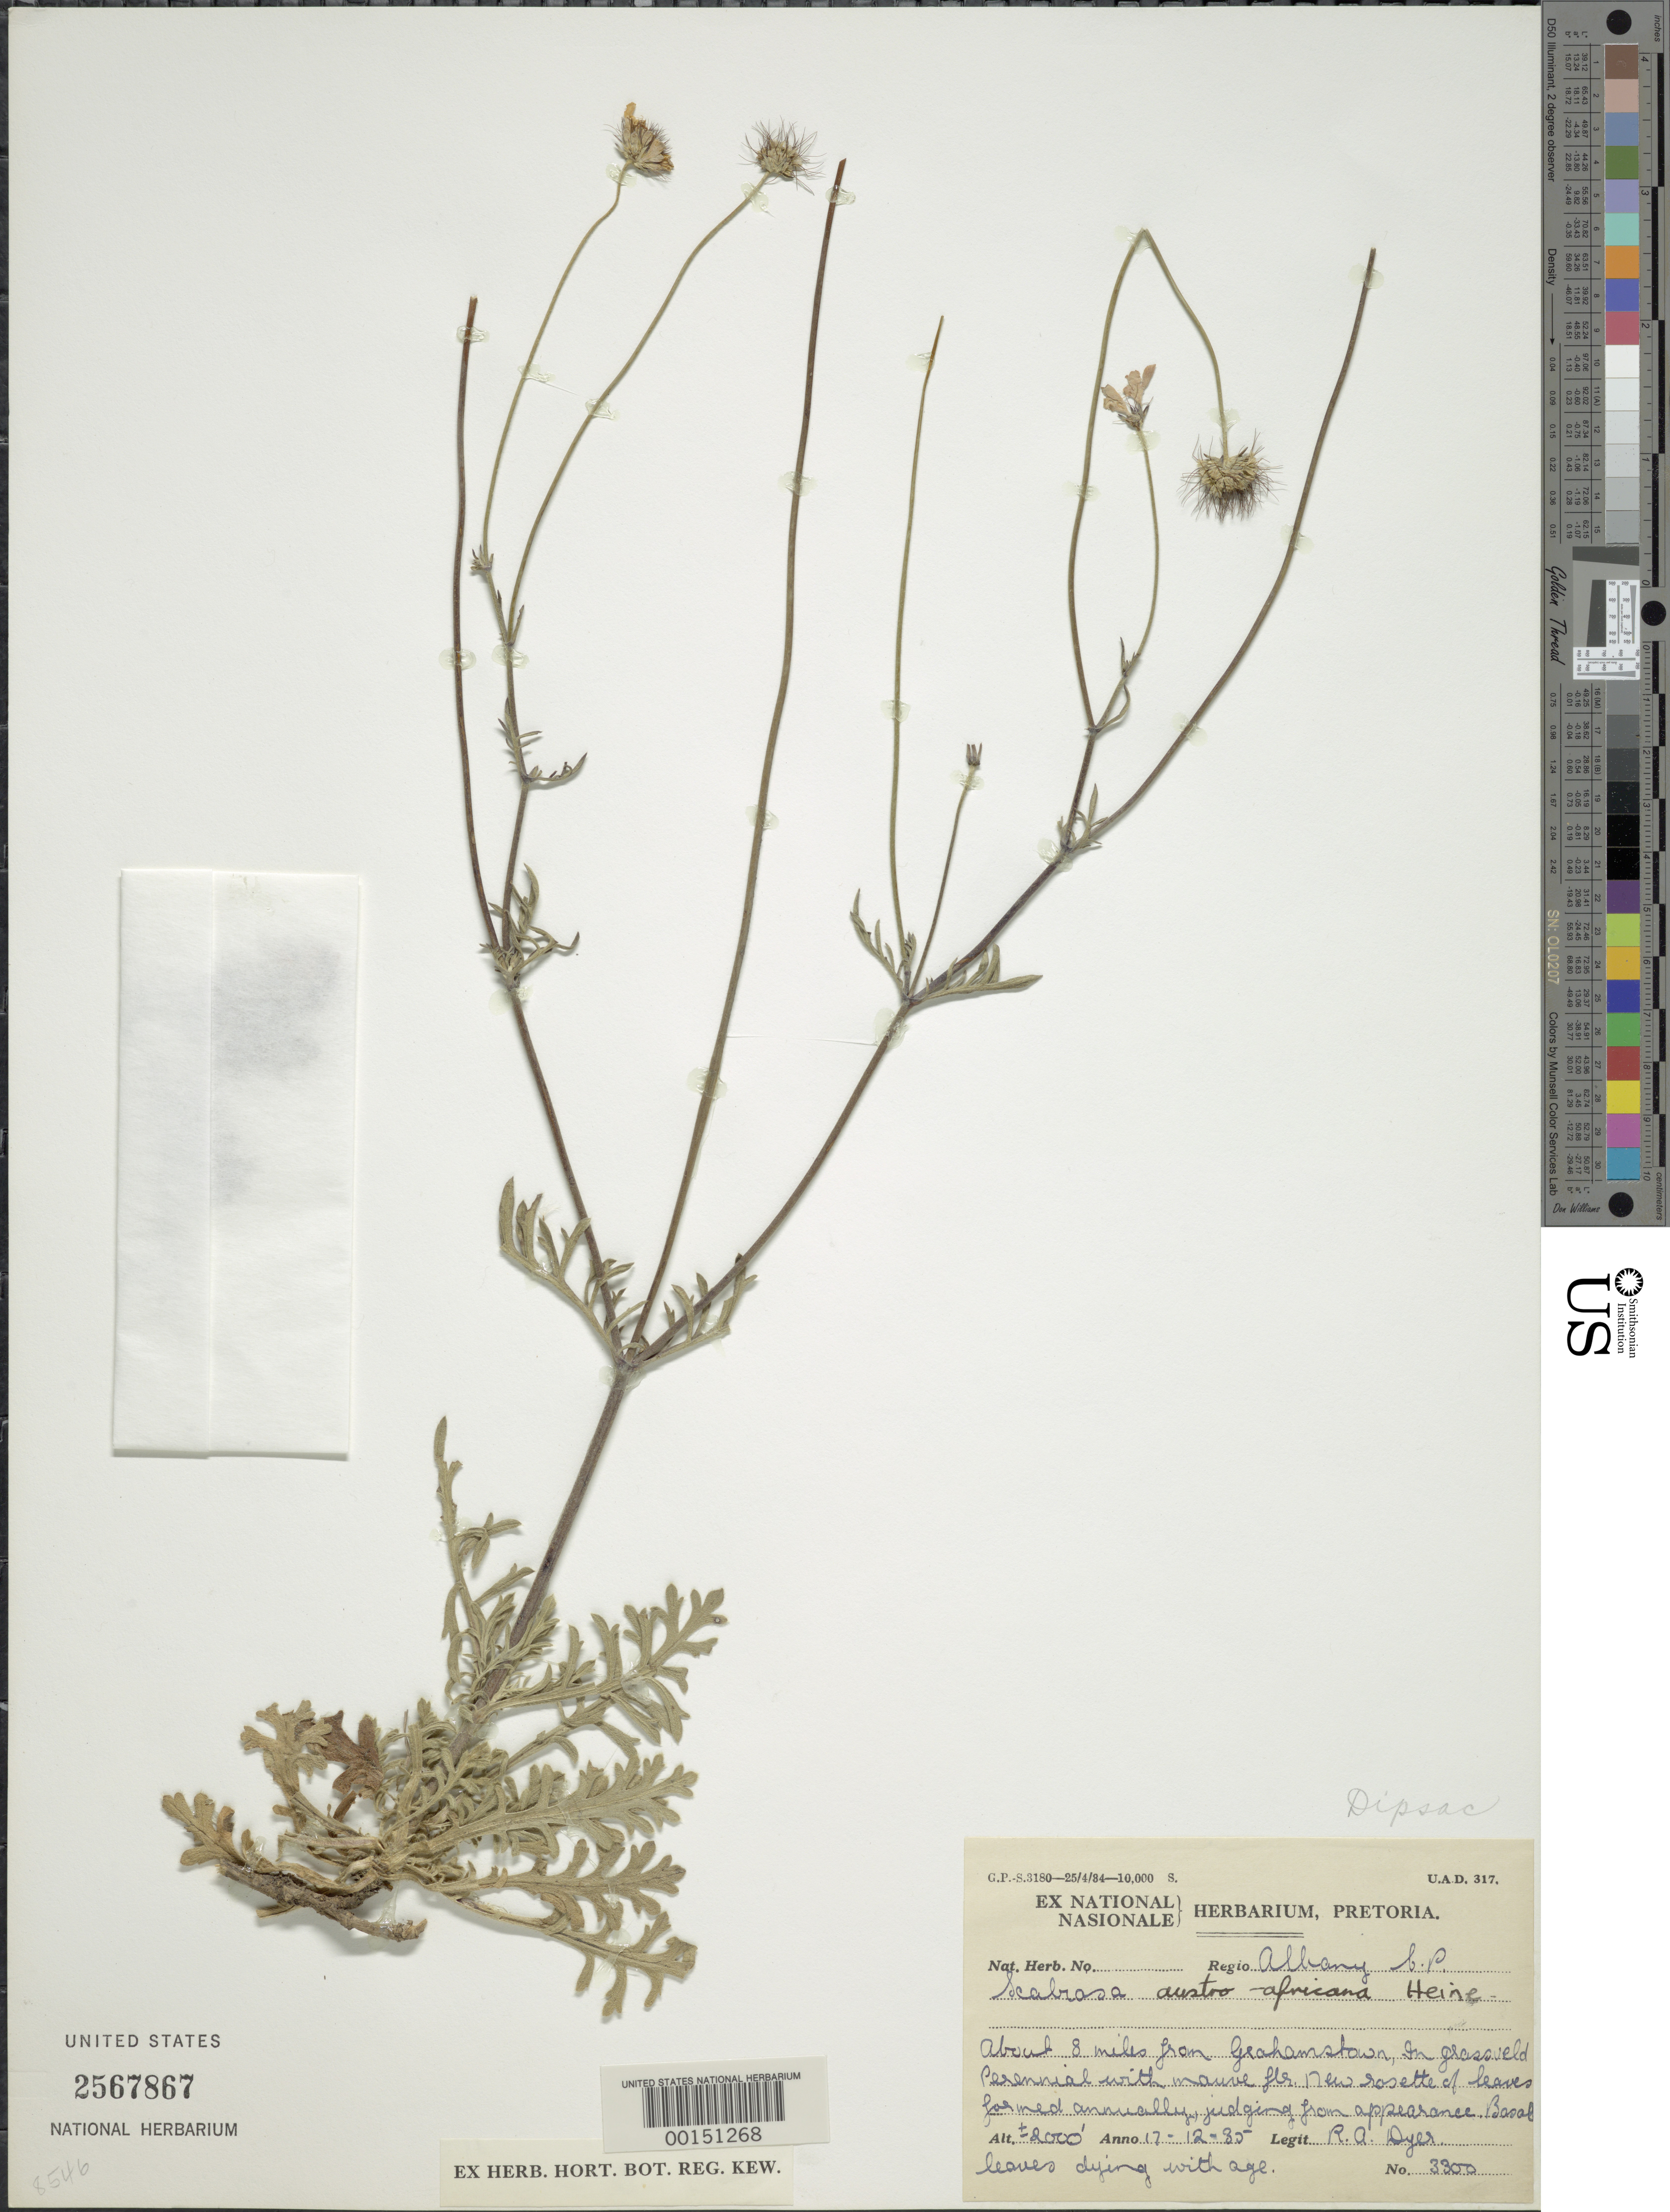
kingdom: Plantae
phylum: Tracheophyta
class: Magnoliopsida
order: Dipsacales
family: Caprifoliaceae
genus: Scabiosa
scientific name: Scabiosa austro-africana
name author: Heine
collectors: R. A. Dyer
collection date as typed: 17 Dec 1885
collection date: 1885-12-17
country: South Africa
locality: Grahamstown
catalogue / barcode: US 2567867